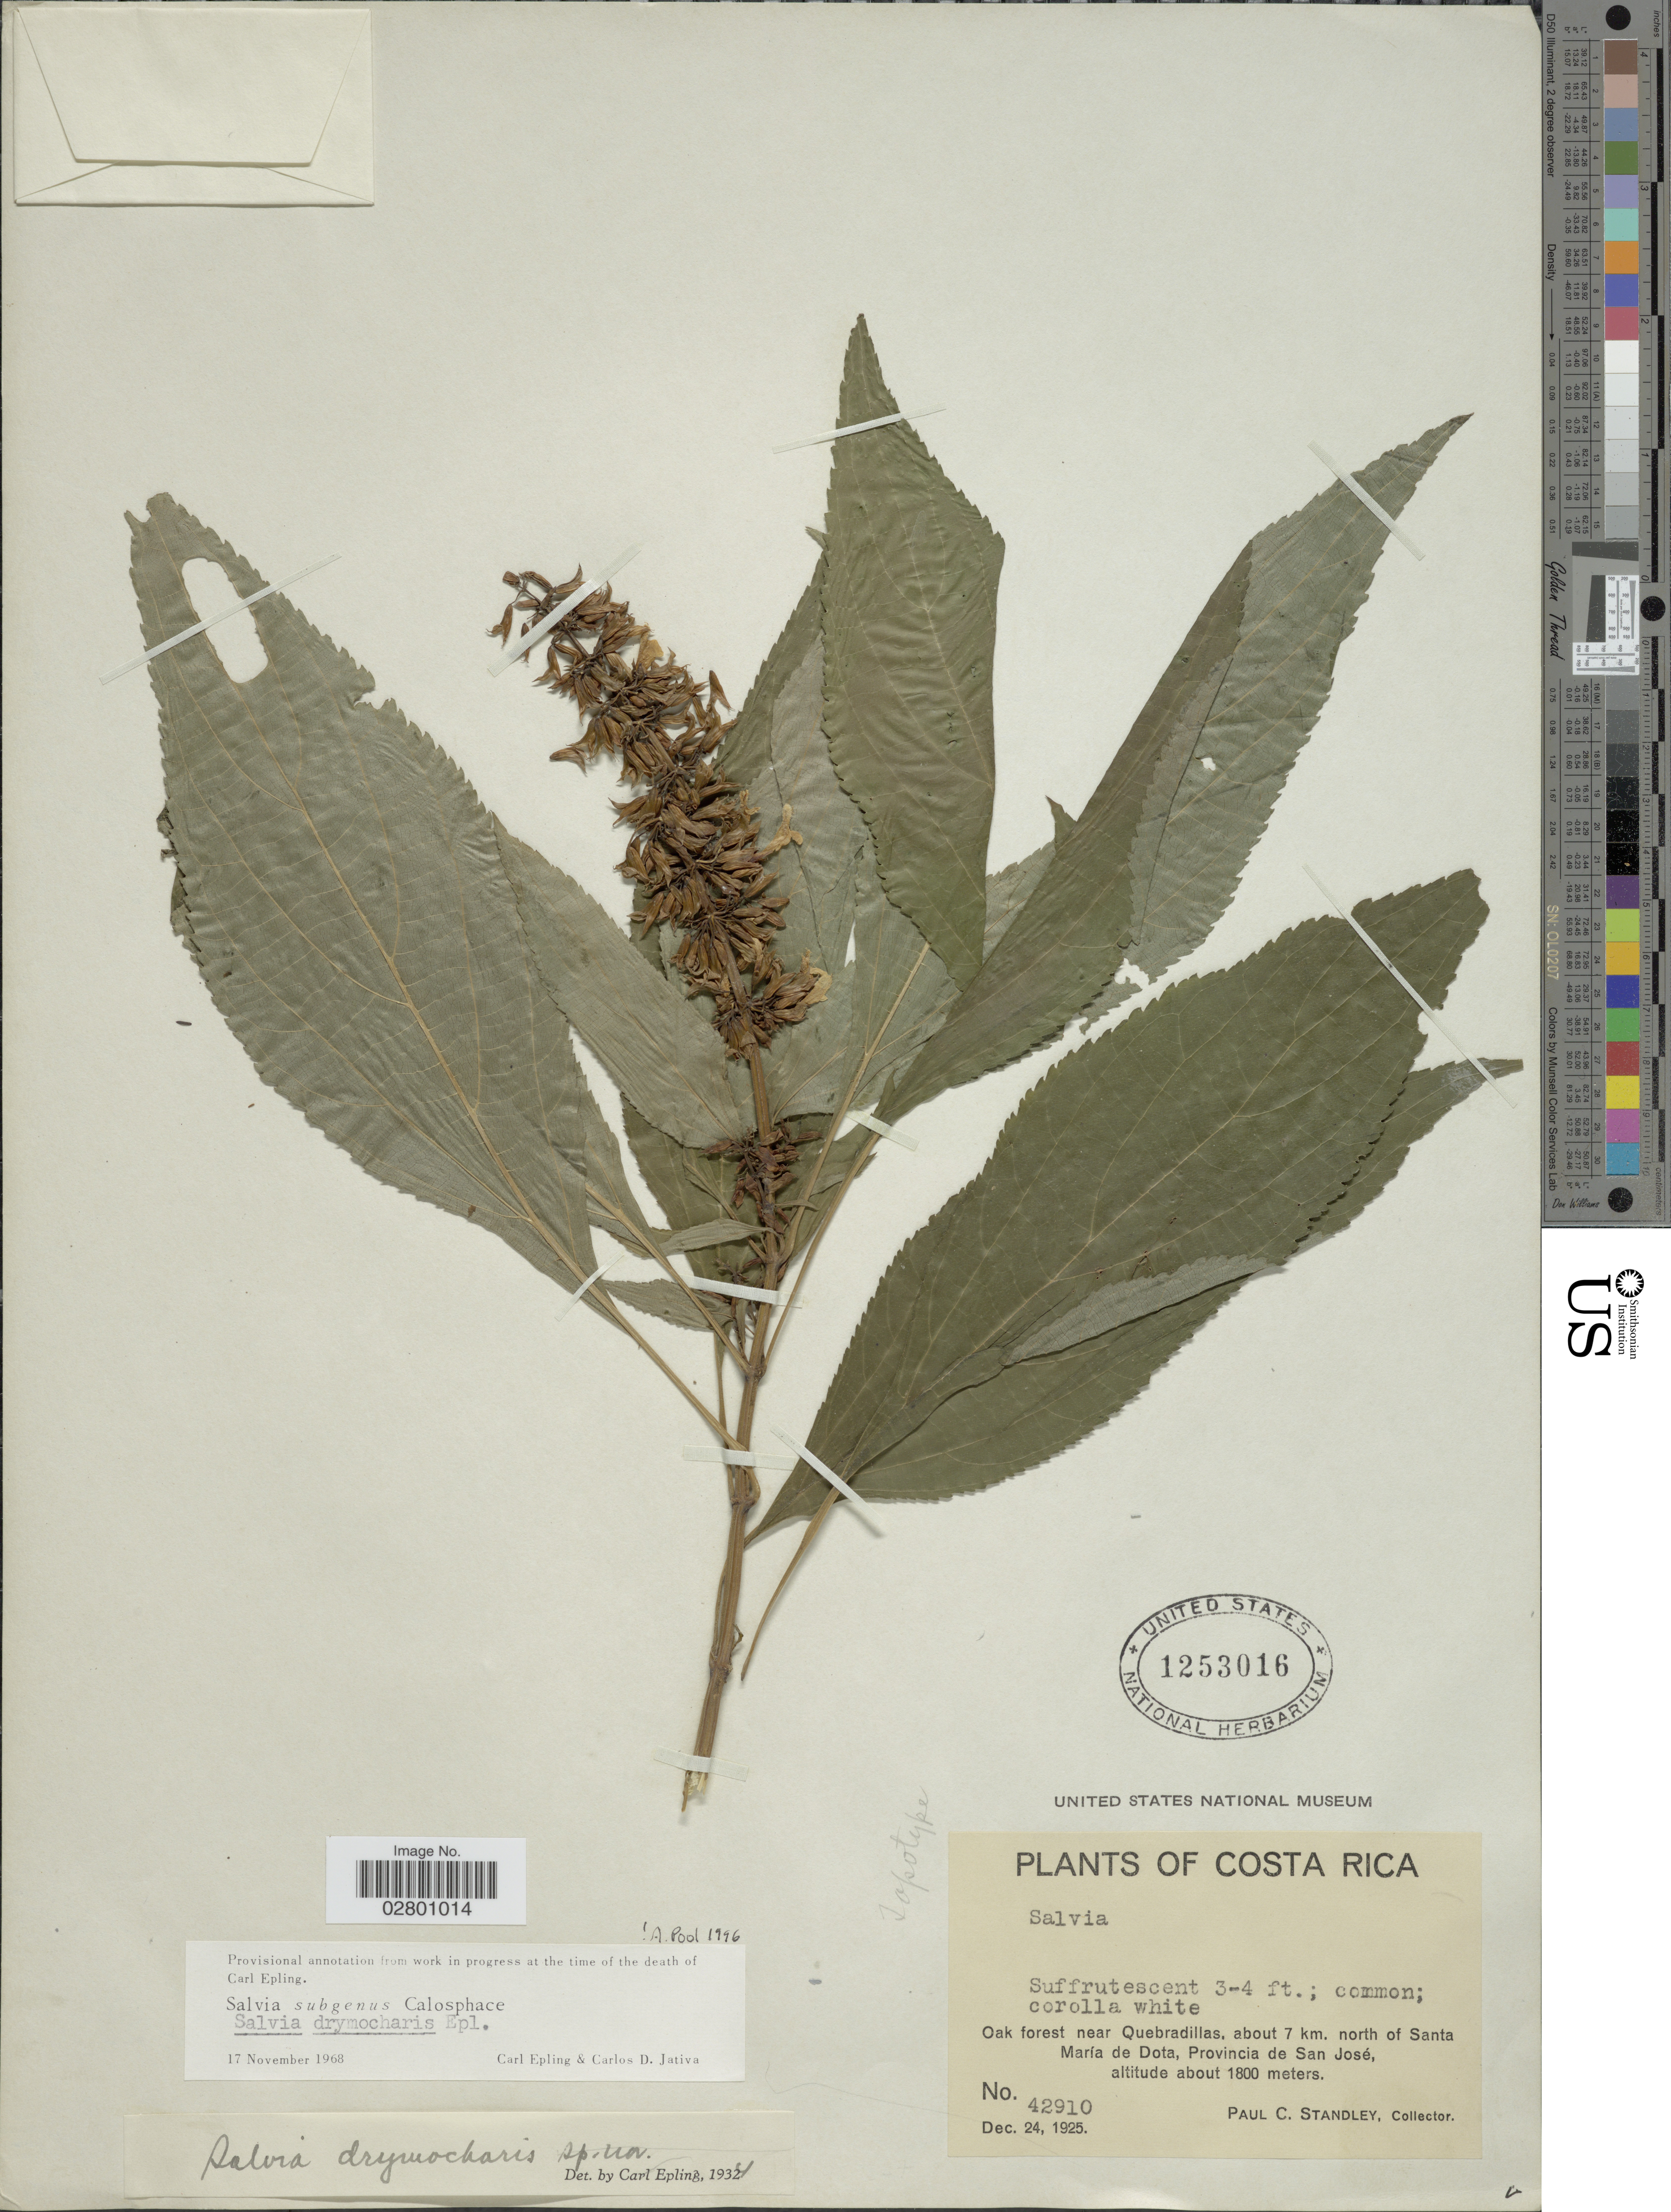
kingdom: Plantae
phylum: Tracheophyta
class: Magnoliopsida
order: Lamiales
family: Lamiaceae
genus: Salvia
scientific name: Salvia drymocharis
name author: Epling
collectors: P. C. Standley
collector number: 42910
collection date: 1925-12-24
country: Costa Rica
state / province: San José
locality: Oak forest near Quebradillas, about 7 km. north of Santa María de Dota.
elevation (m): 1800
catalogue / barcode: US 1253016